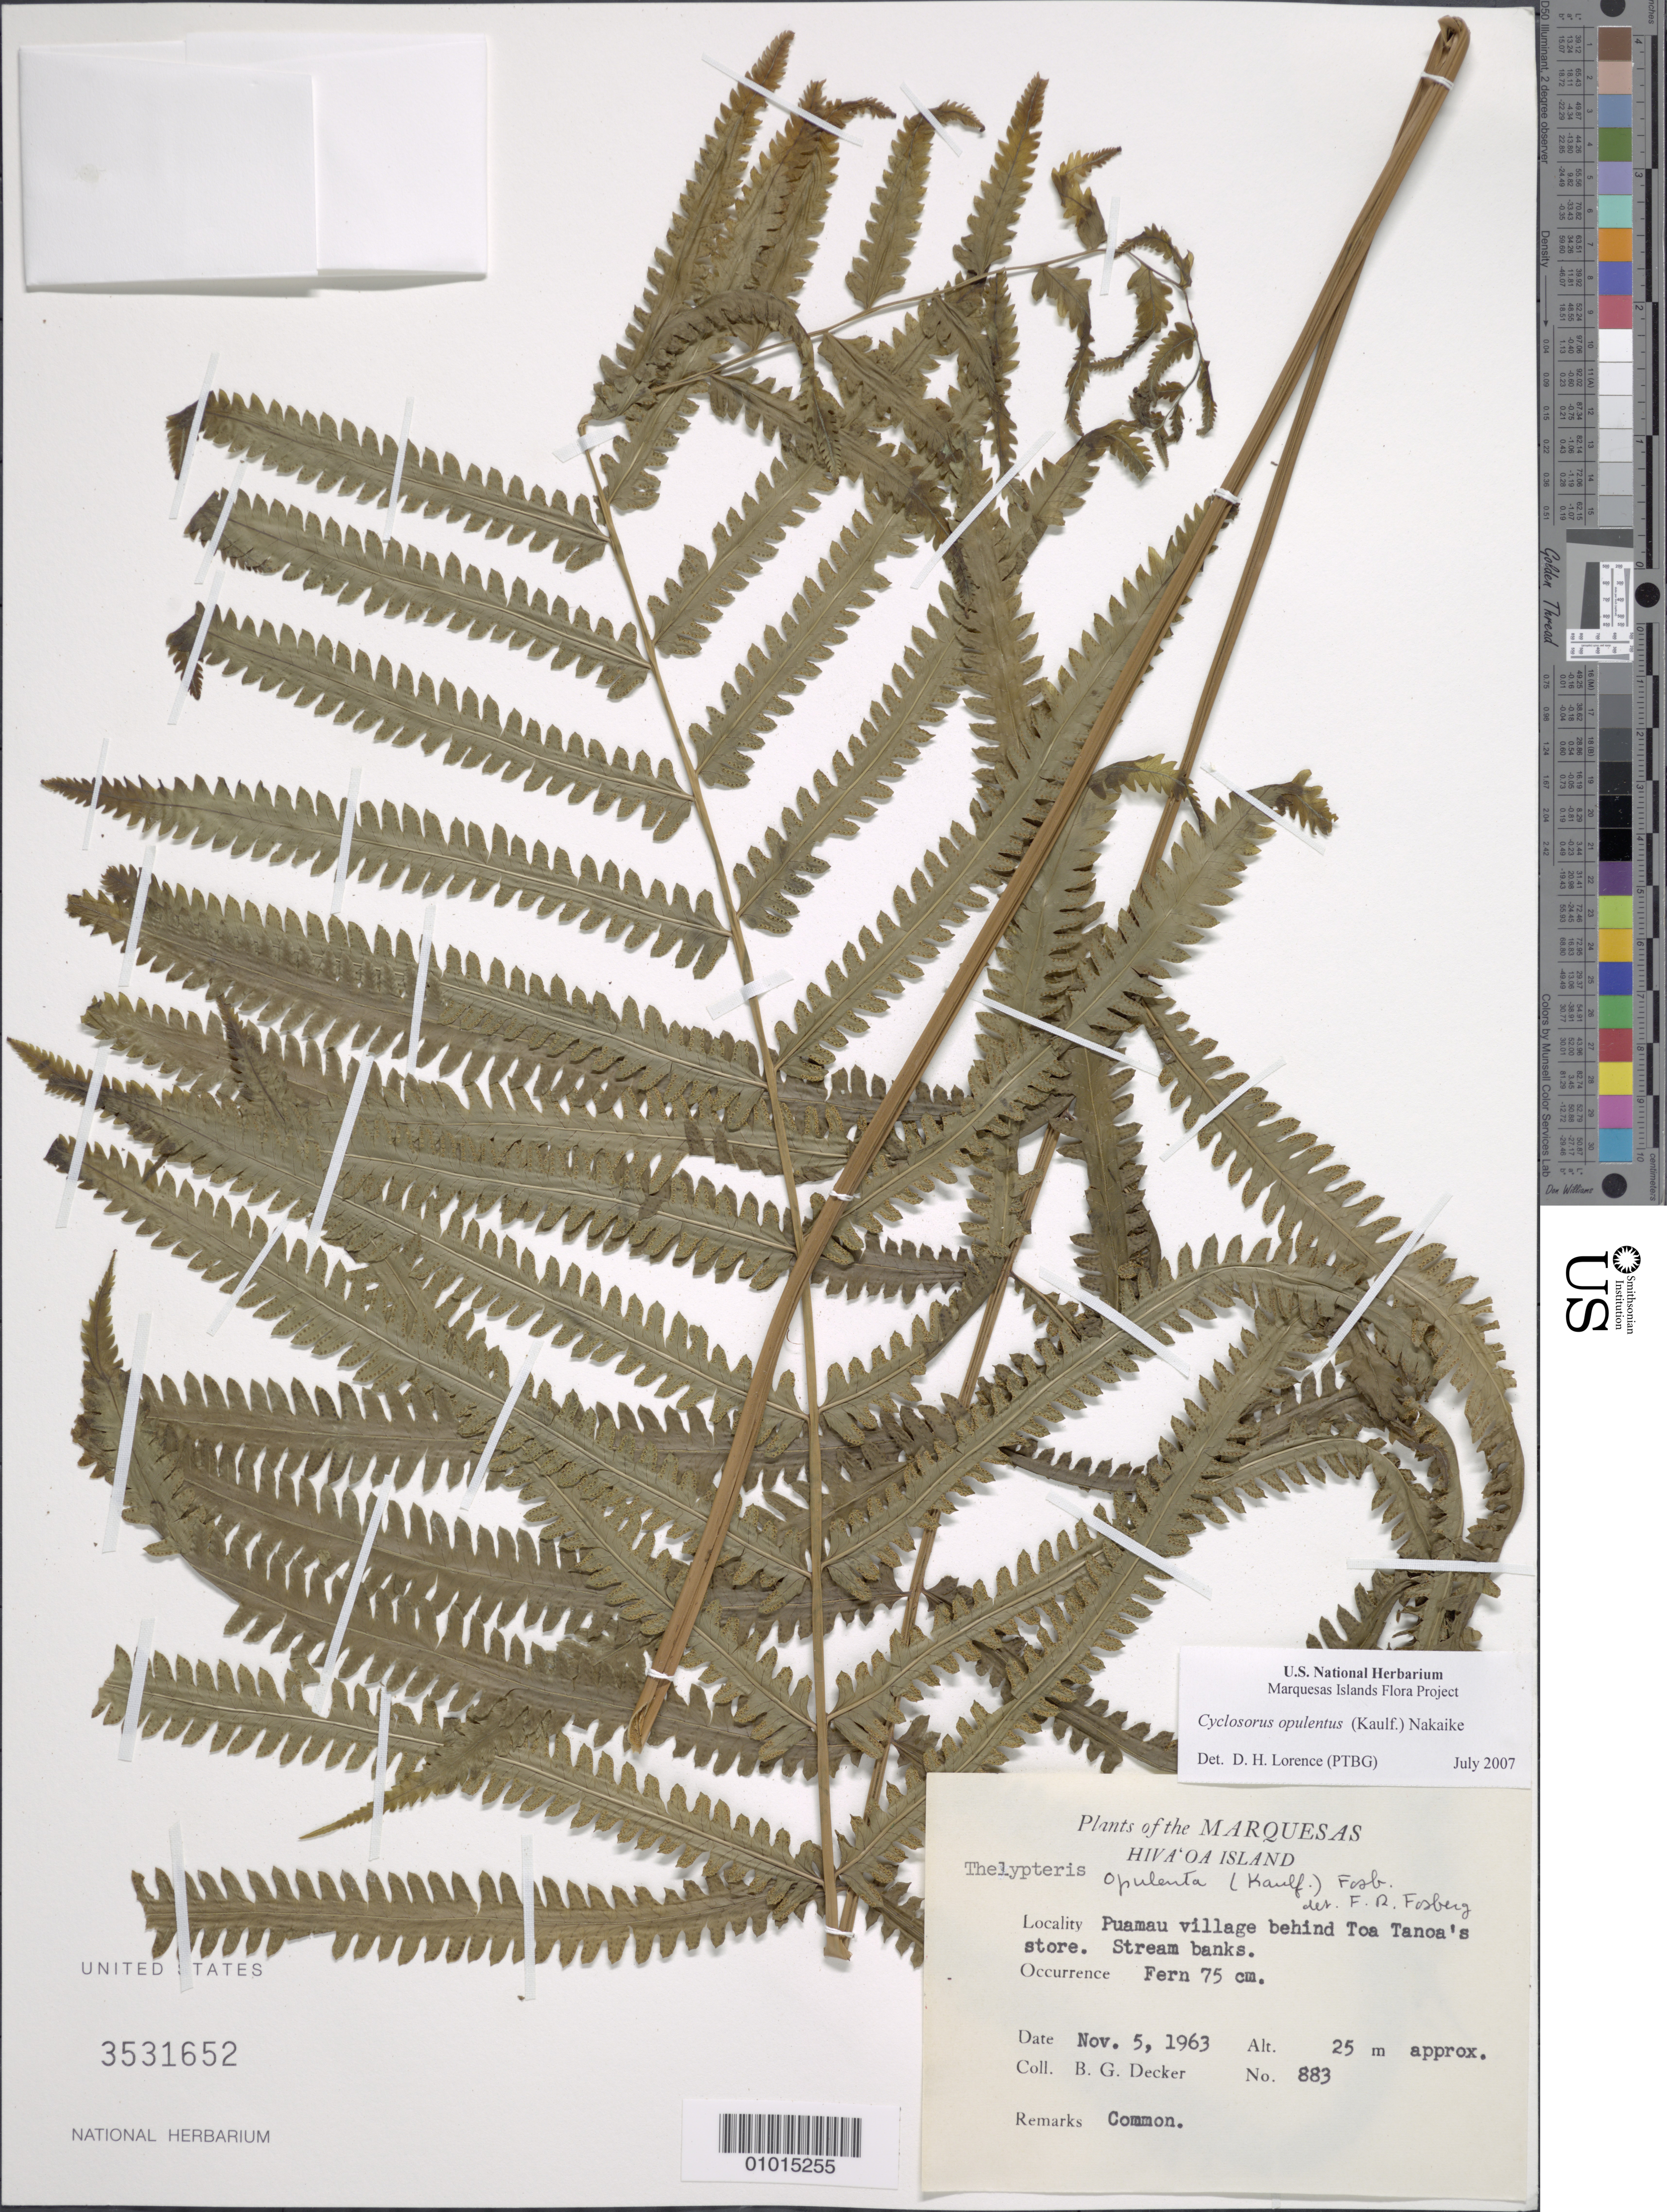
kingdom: Plantae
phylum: Tracheophyta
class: Polypodiopsida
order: Polypodiales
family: Thelypteridaceae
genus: Amphineuron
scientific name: Amphineuron opulentum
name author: (Kaulf.) Holttum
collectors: B. G. Decker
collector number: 883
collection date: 1963-11-05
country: French Polynesia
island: Hiva Oa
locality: Puamau village behind Toa Tanoa's store; stream banks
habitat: Common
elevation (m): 25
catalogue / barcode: US 3531652